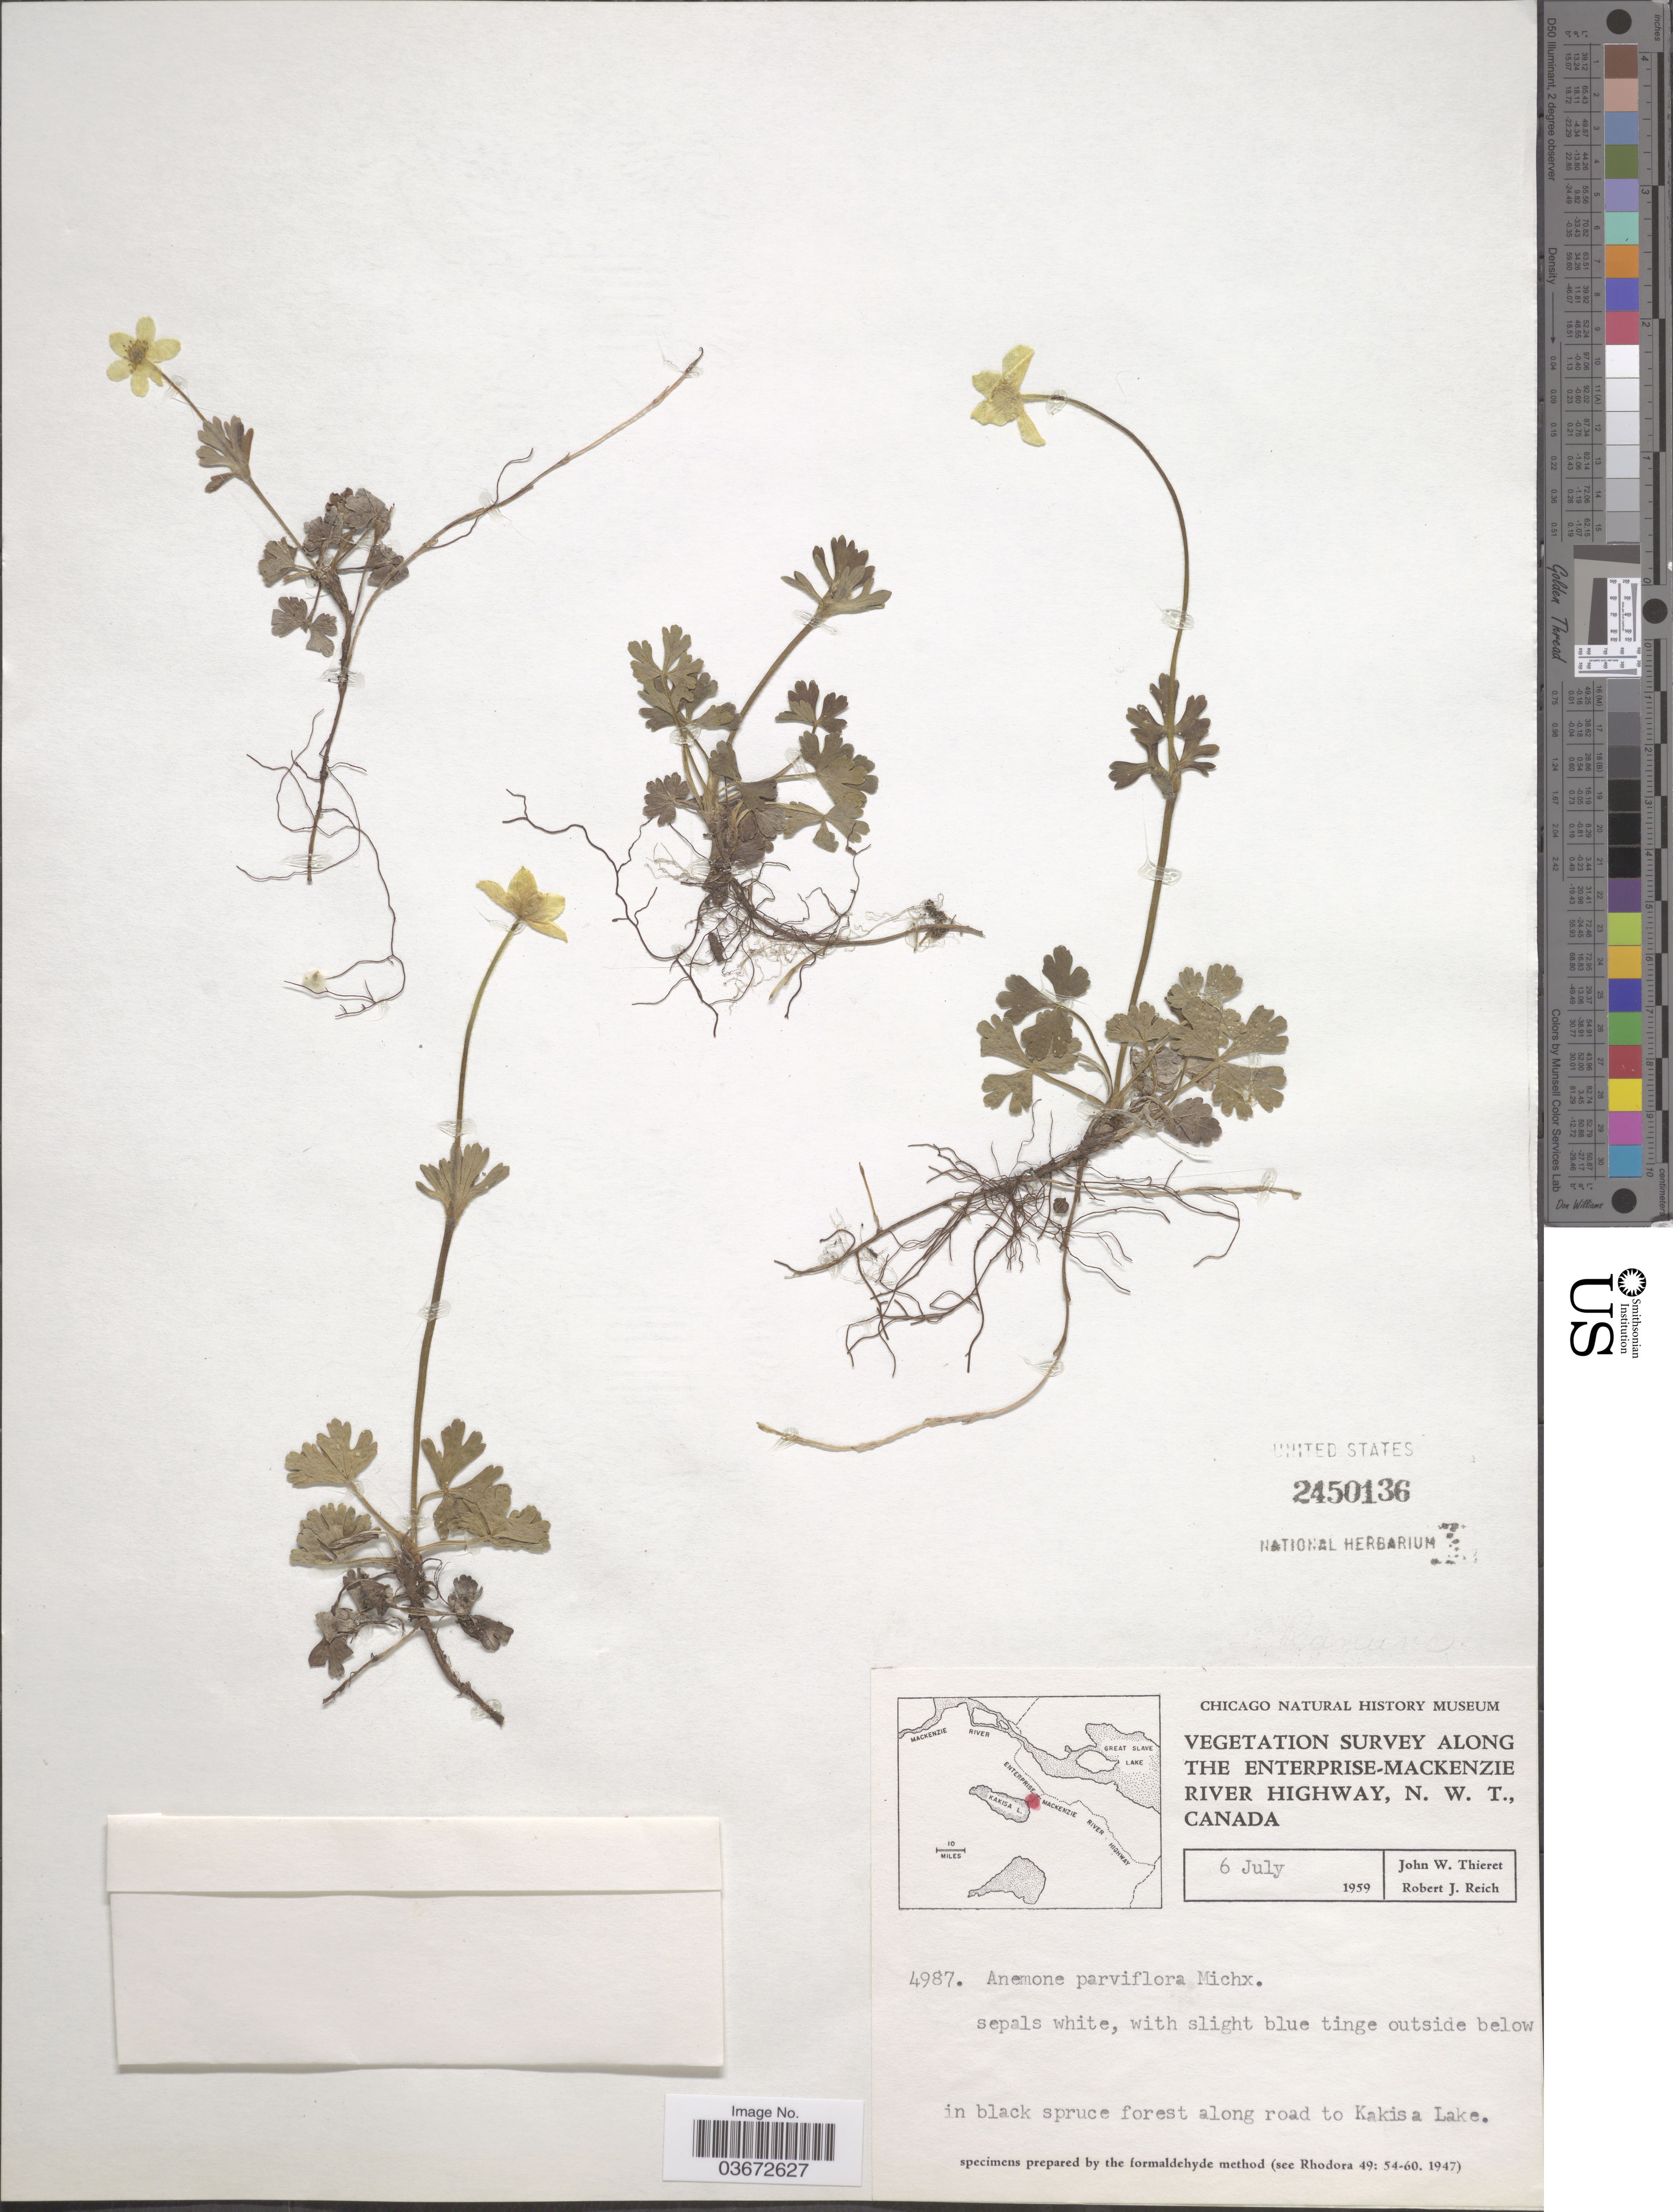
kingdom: Plantae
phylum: Tracheophyta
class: Magnoliopsida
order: Ranunculales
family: Ranunculaceae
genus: Anemone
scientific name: Anemone parviflora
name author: Michx.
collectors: J. W. Thieret & R. Reich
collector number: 4987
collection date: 1959-07-06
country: Canada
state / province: Northwest Territories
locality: Along the Enterprise-Mackenzie River Highway. Along road to Kakisa Lake.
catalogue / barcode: US 2450136